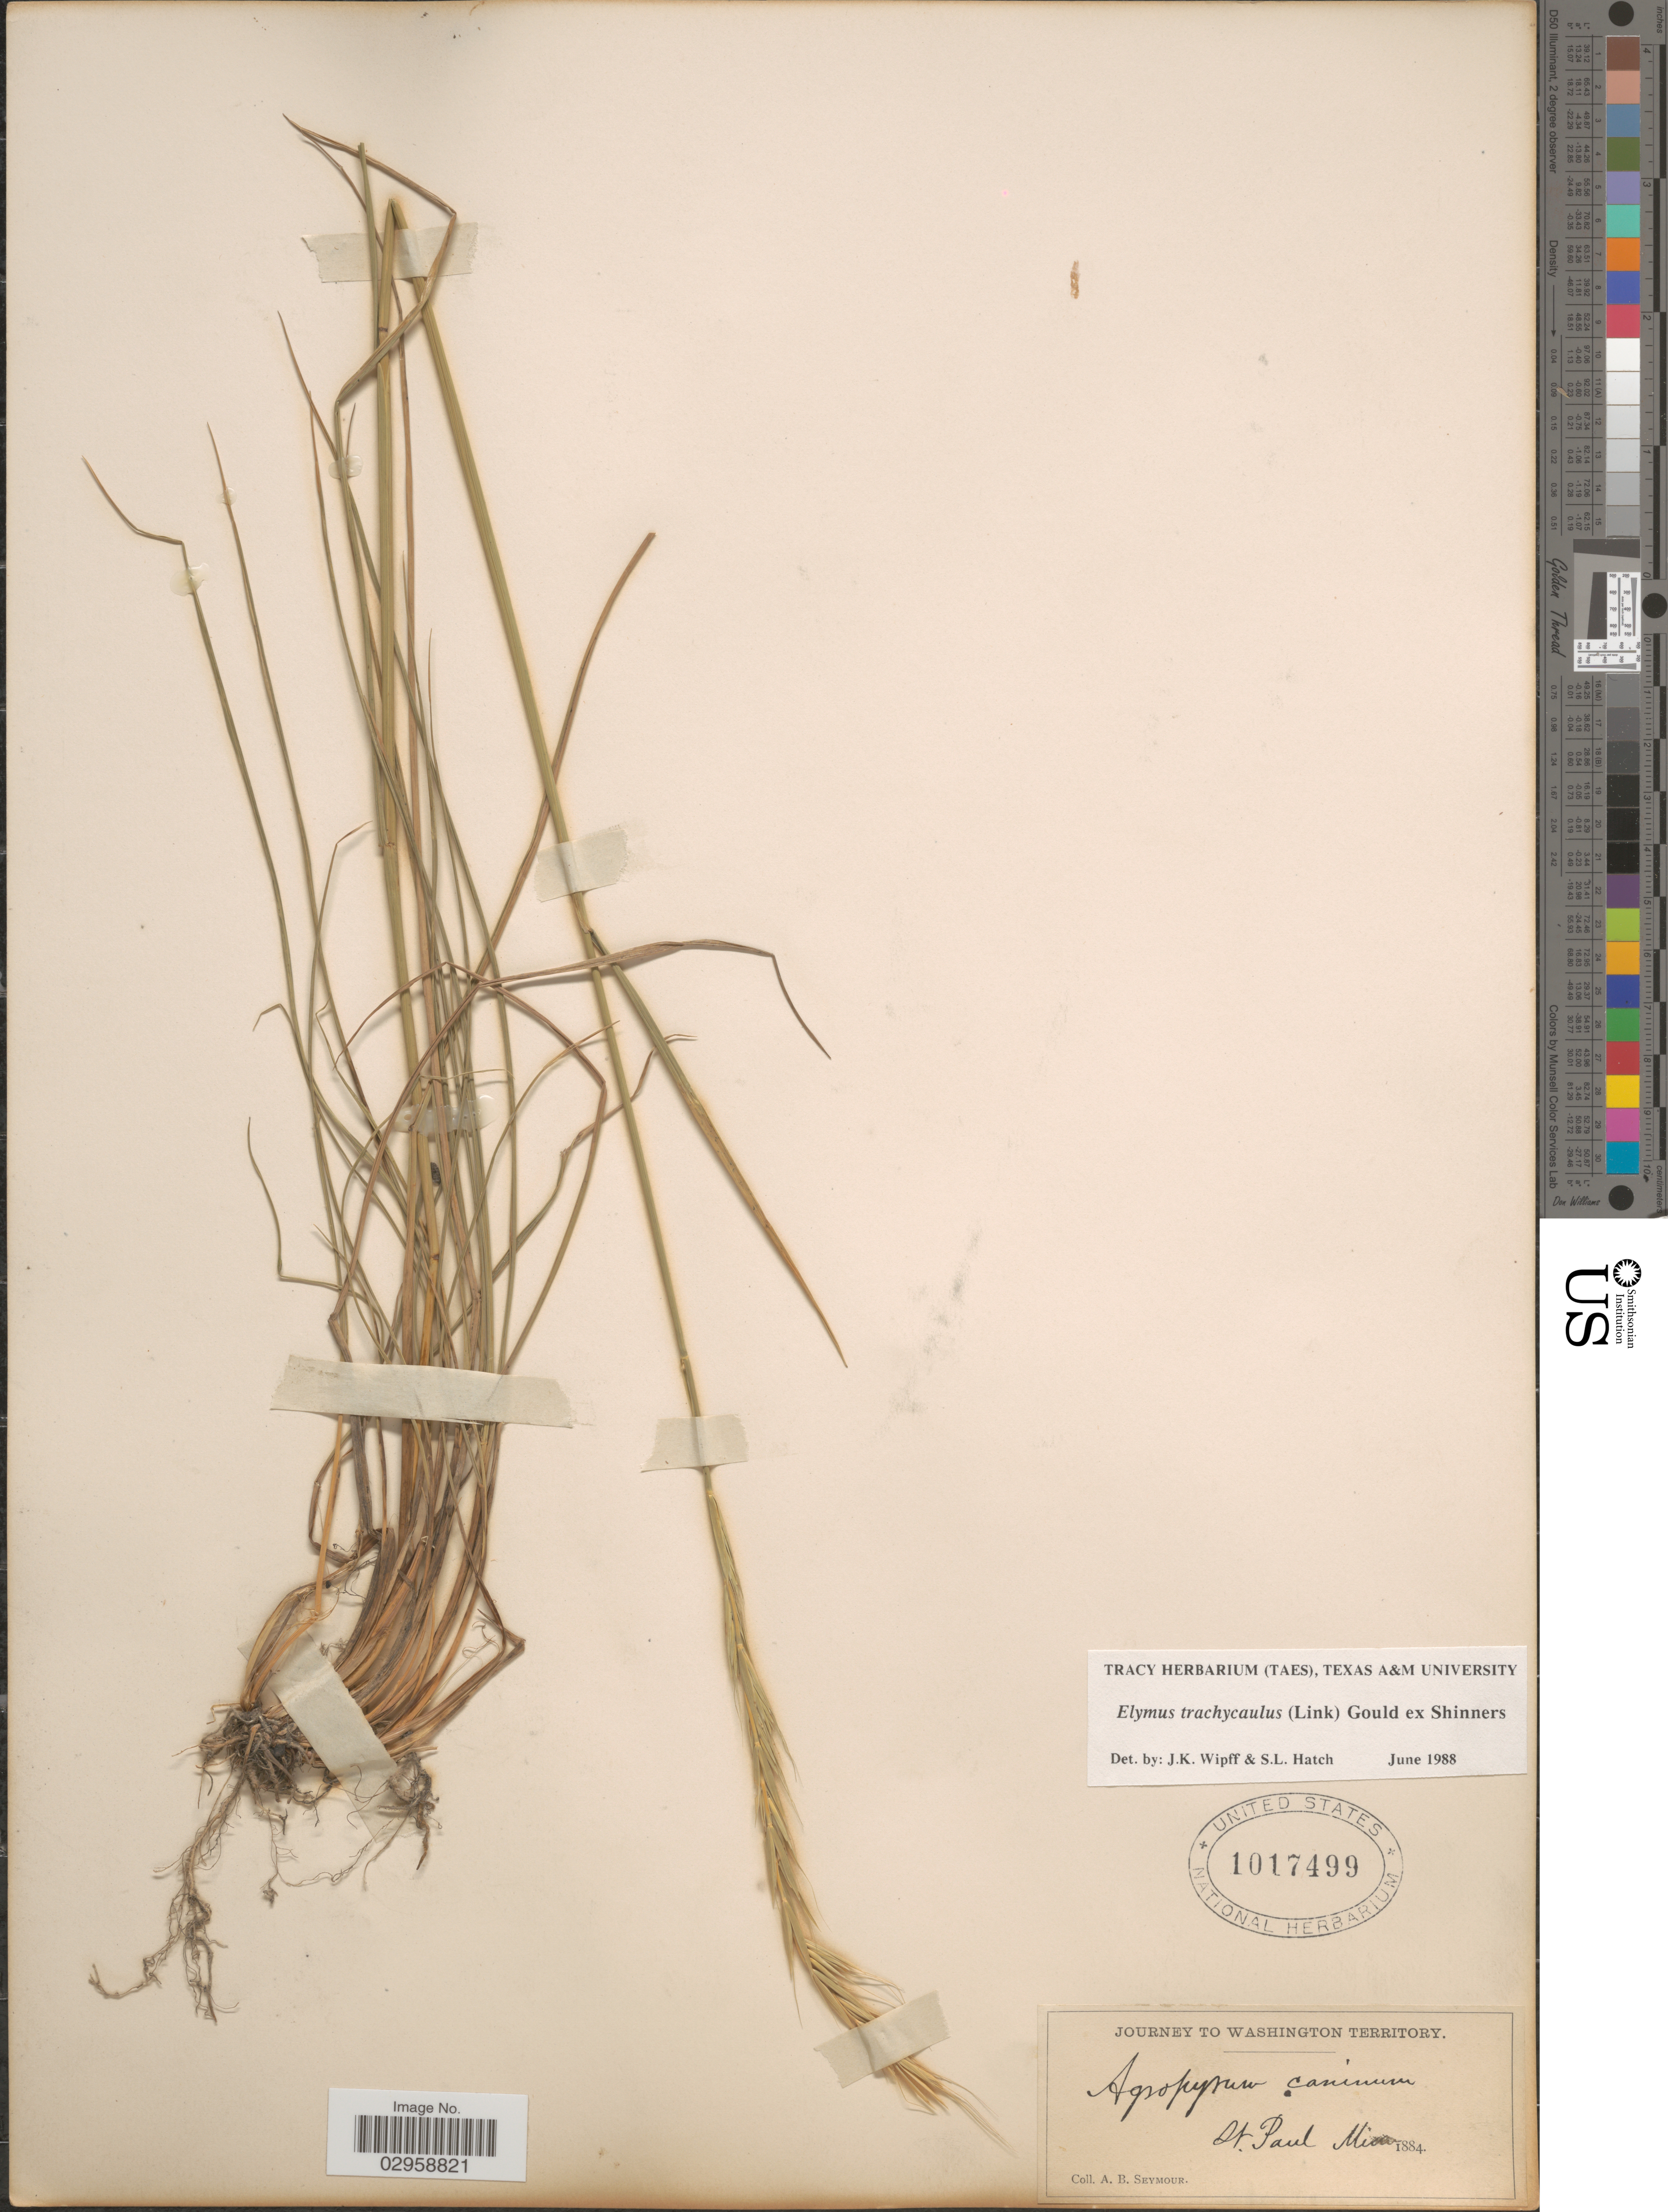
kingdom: Plantae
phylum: Tracheophyta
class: Liliopsida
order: Poales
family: Poaceae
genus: Elymus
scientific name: Elymus trachycaulus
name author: (Link) Gould ex Shinners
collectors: A. Seymour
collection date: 1884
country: United States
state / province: Minnesota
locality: Journey to Washington Territory. St. Paul.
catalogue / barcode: US 1017499